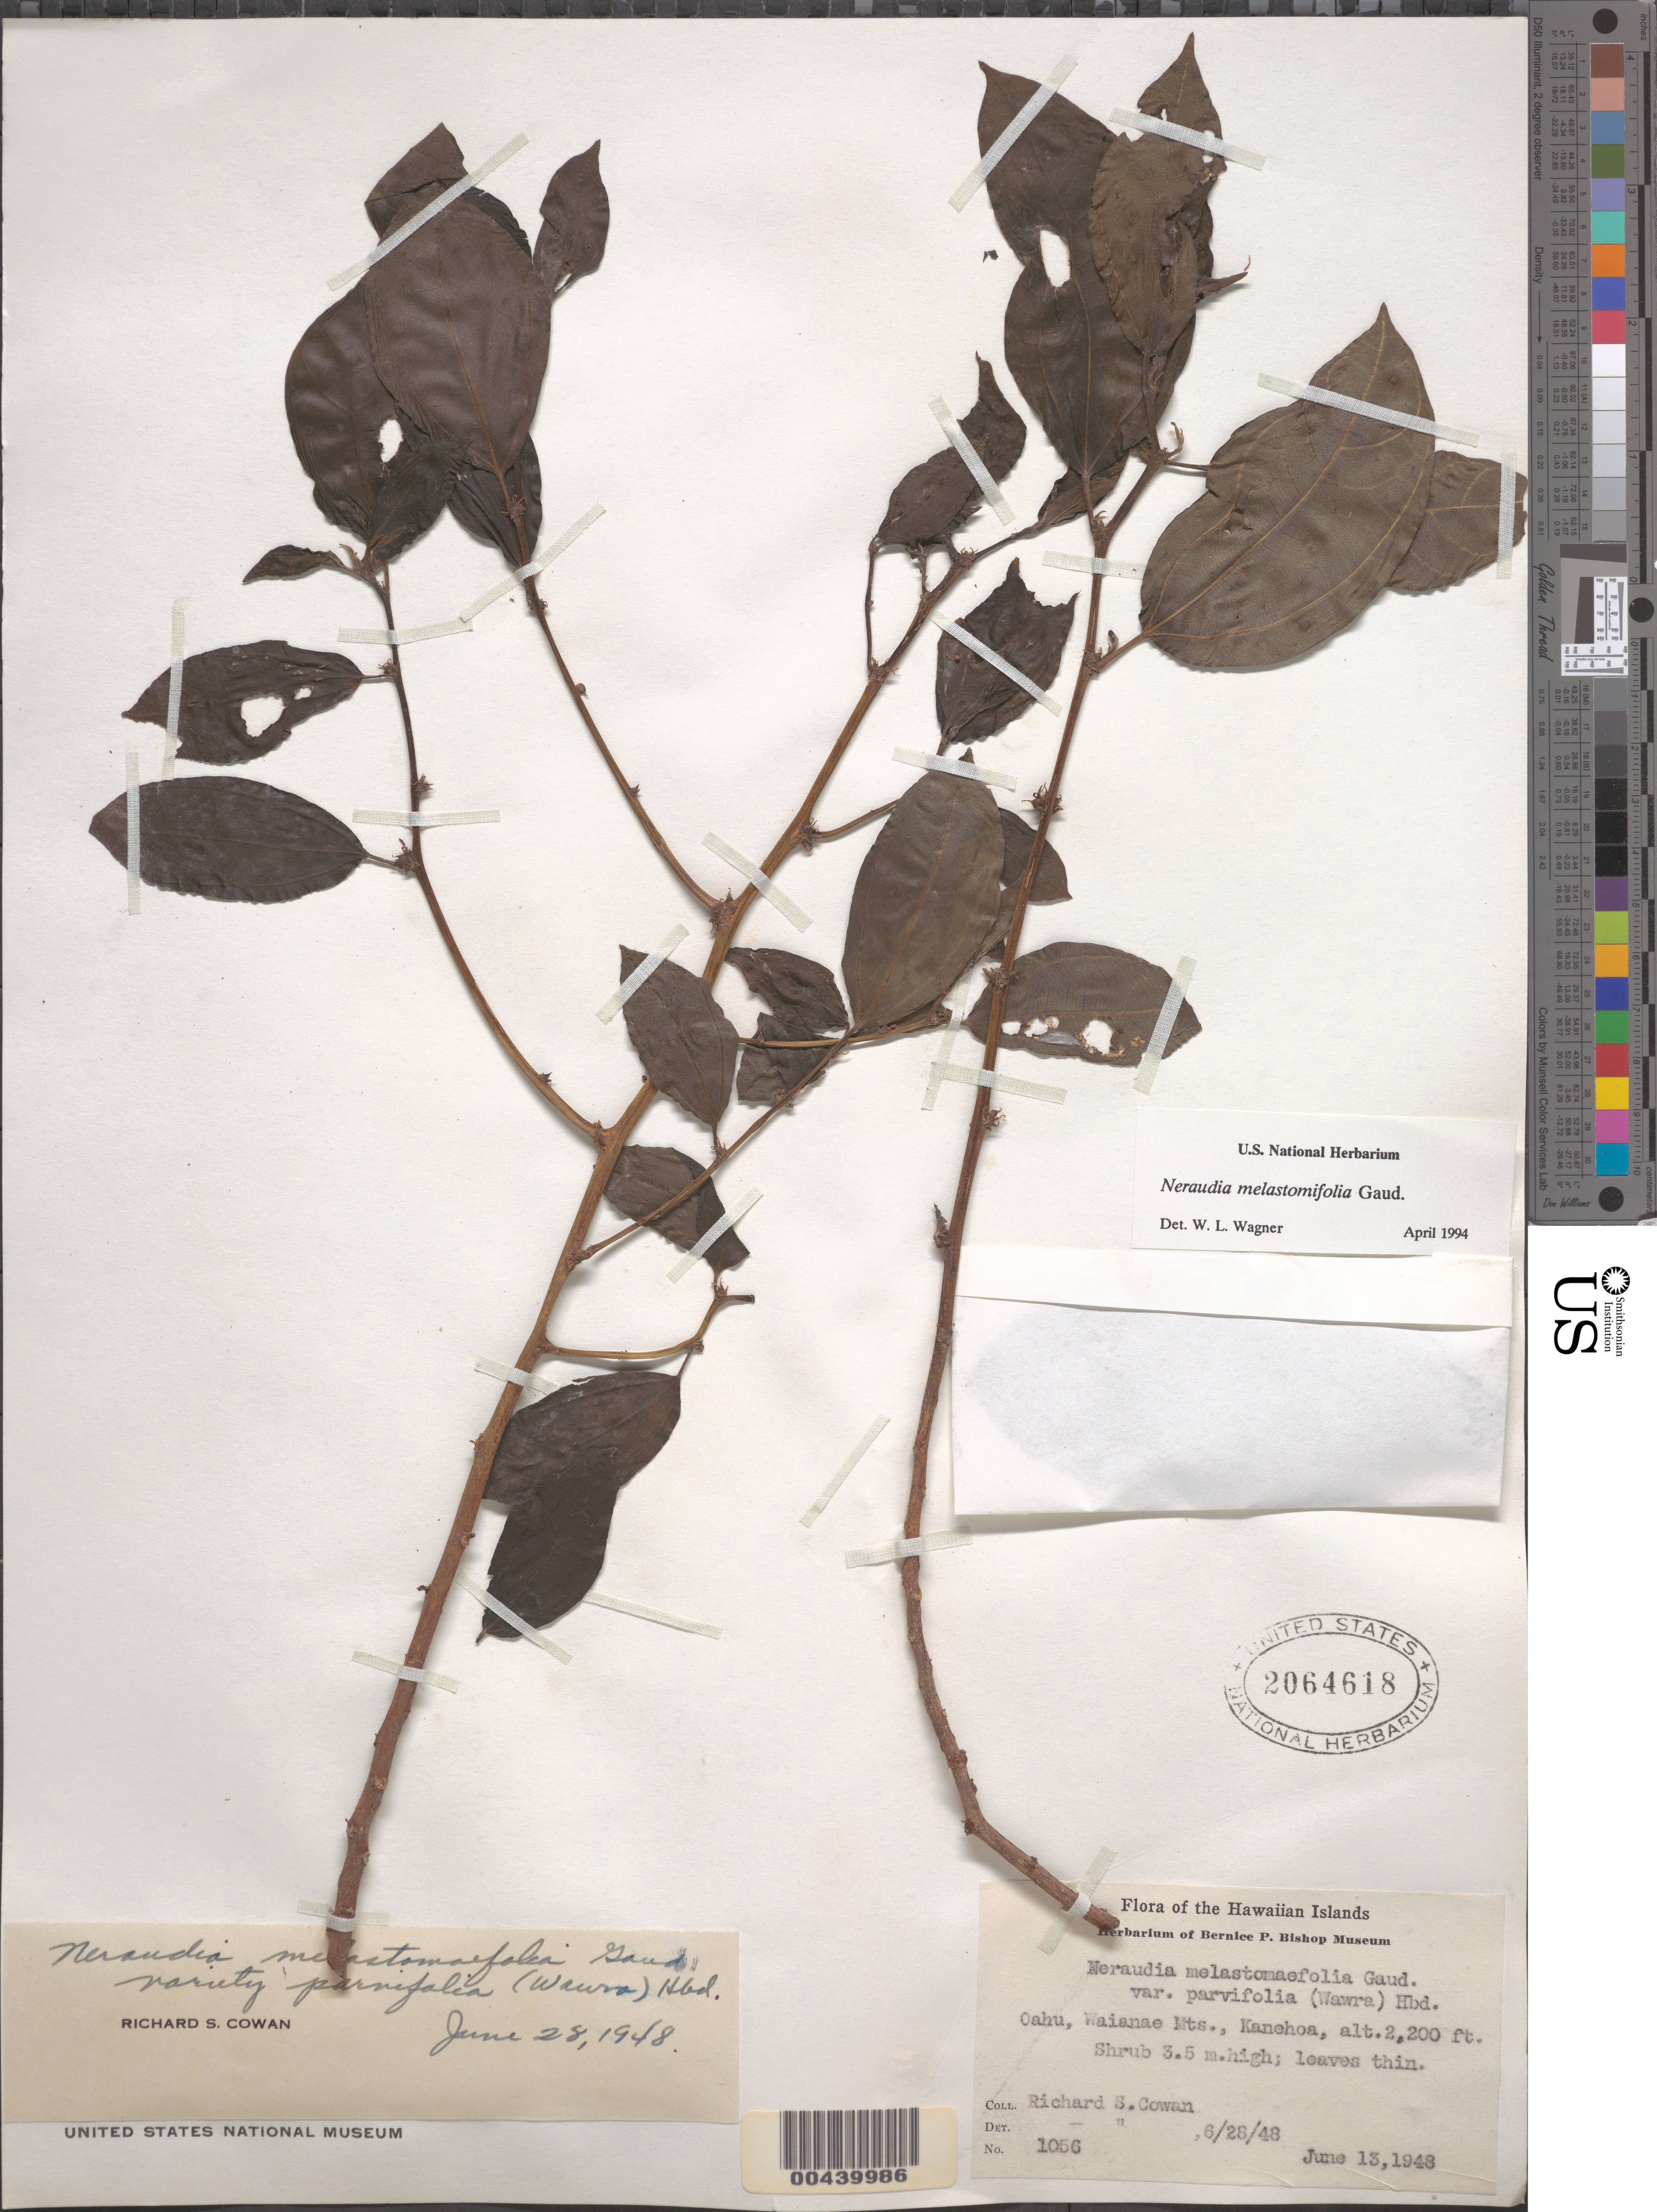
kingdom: Plantae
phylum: Tracheophyta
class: Magnoliopsida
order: Rosales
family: Urticaceae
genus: Neraudia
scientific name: Neraudia melastomifolia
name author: Gaudich.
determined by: Wagner, W. L., (BOT), Smithsonian Institution - National Museum of Natural History (UNITED STATES)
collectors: R. S. Cowan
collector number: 1056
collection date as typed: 13 Jun 1948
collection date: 1948-06-13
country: United States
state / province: Hawaii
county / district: Honolulu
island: Oahu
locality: Waianae Mountains, Kanehoa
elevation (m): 671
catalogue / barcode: US 2064618